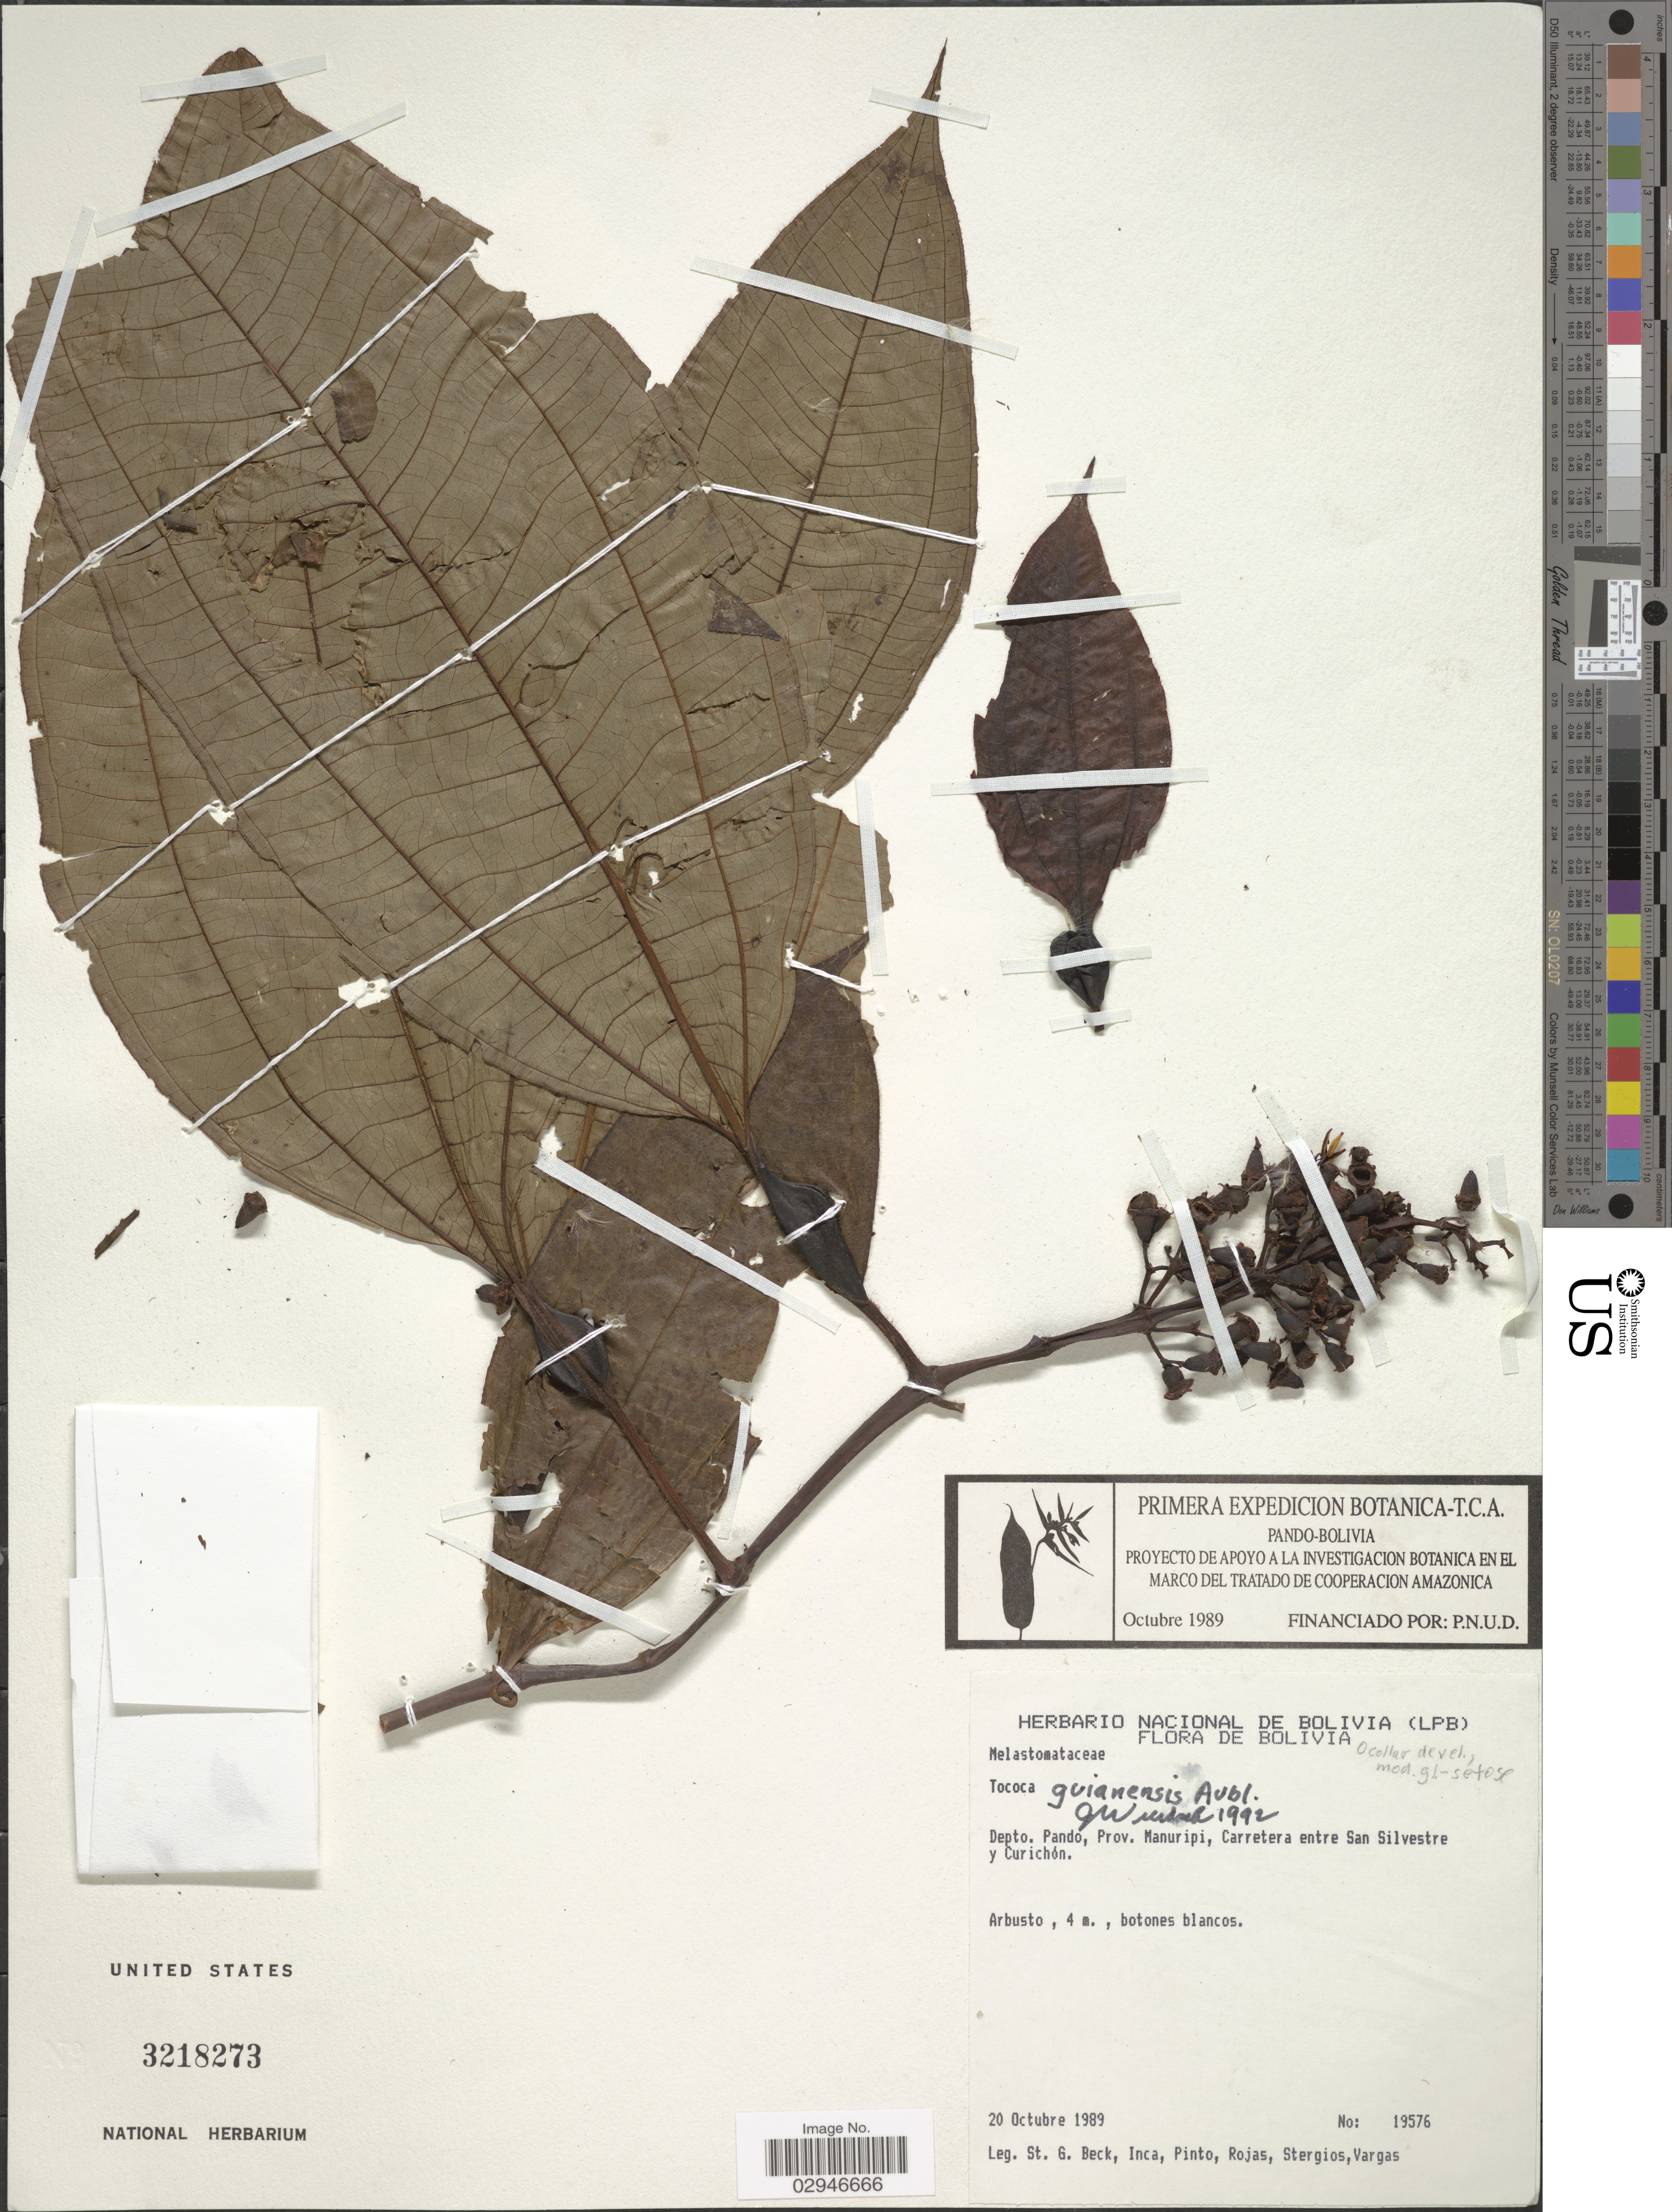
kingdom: Plantae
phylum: Tracheophyta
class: Magnoliopsida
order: Myrtales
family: Melastomataceae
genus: Tococa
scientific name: Tococa guianensis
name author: Aubl.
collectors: S. G. Beck, -. Inca, Pinto, --, Rojas & et al.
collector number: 19576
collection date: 1989-10-20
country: Bolivia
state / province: Pando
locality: Depto. Pando, Prov. Manuripi, Carretera entre San Silvestre y Curichón.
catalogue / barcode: US 3218273